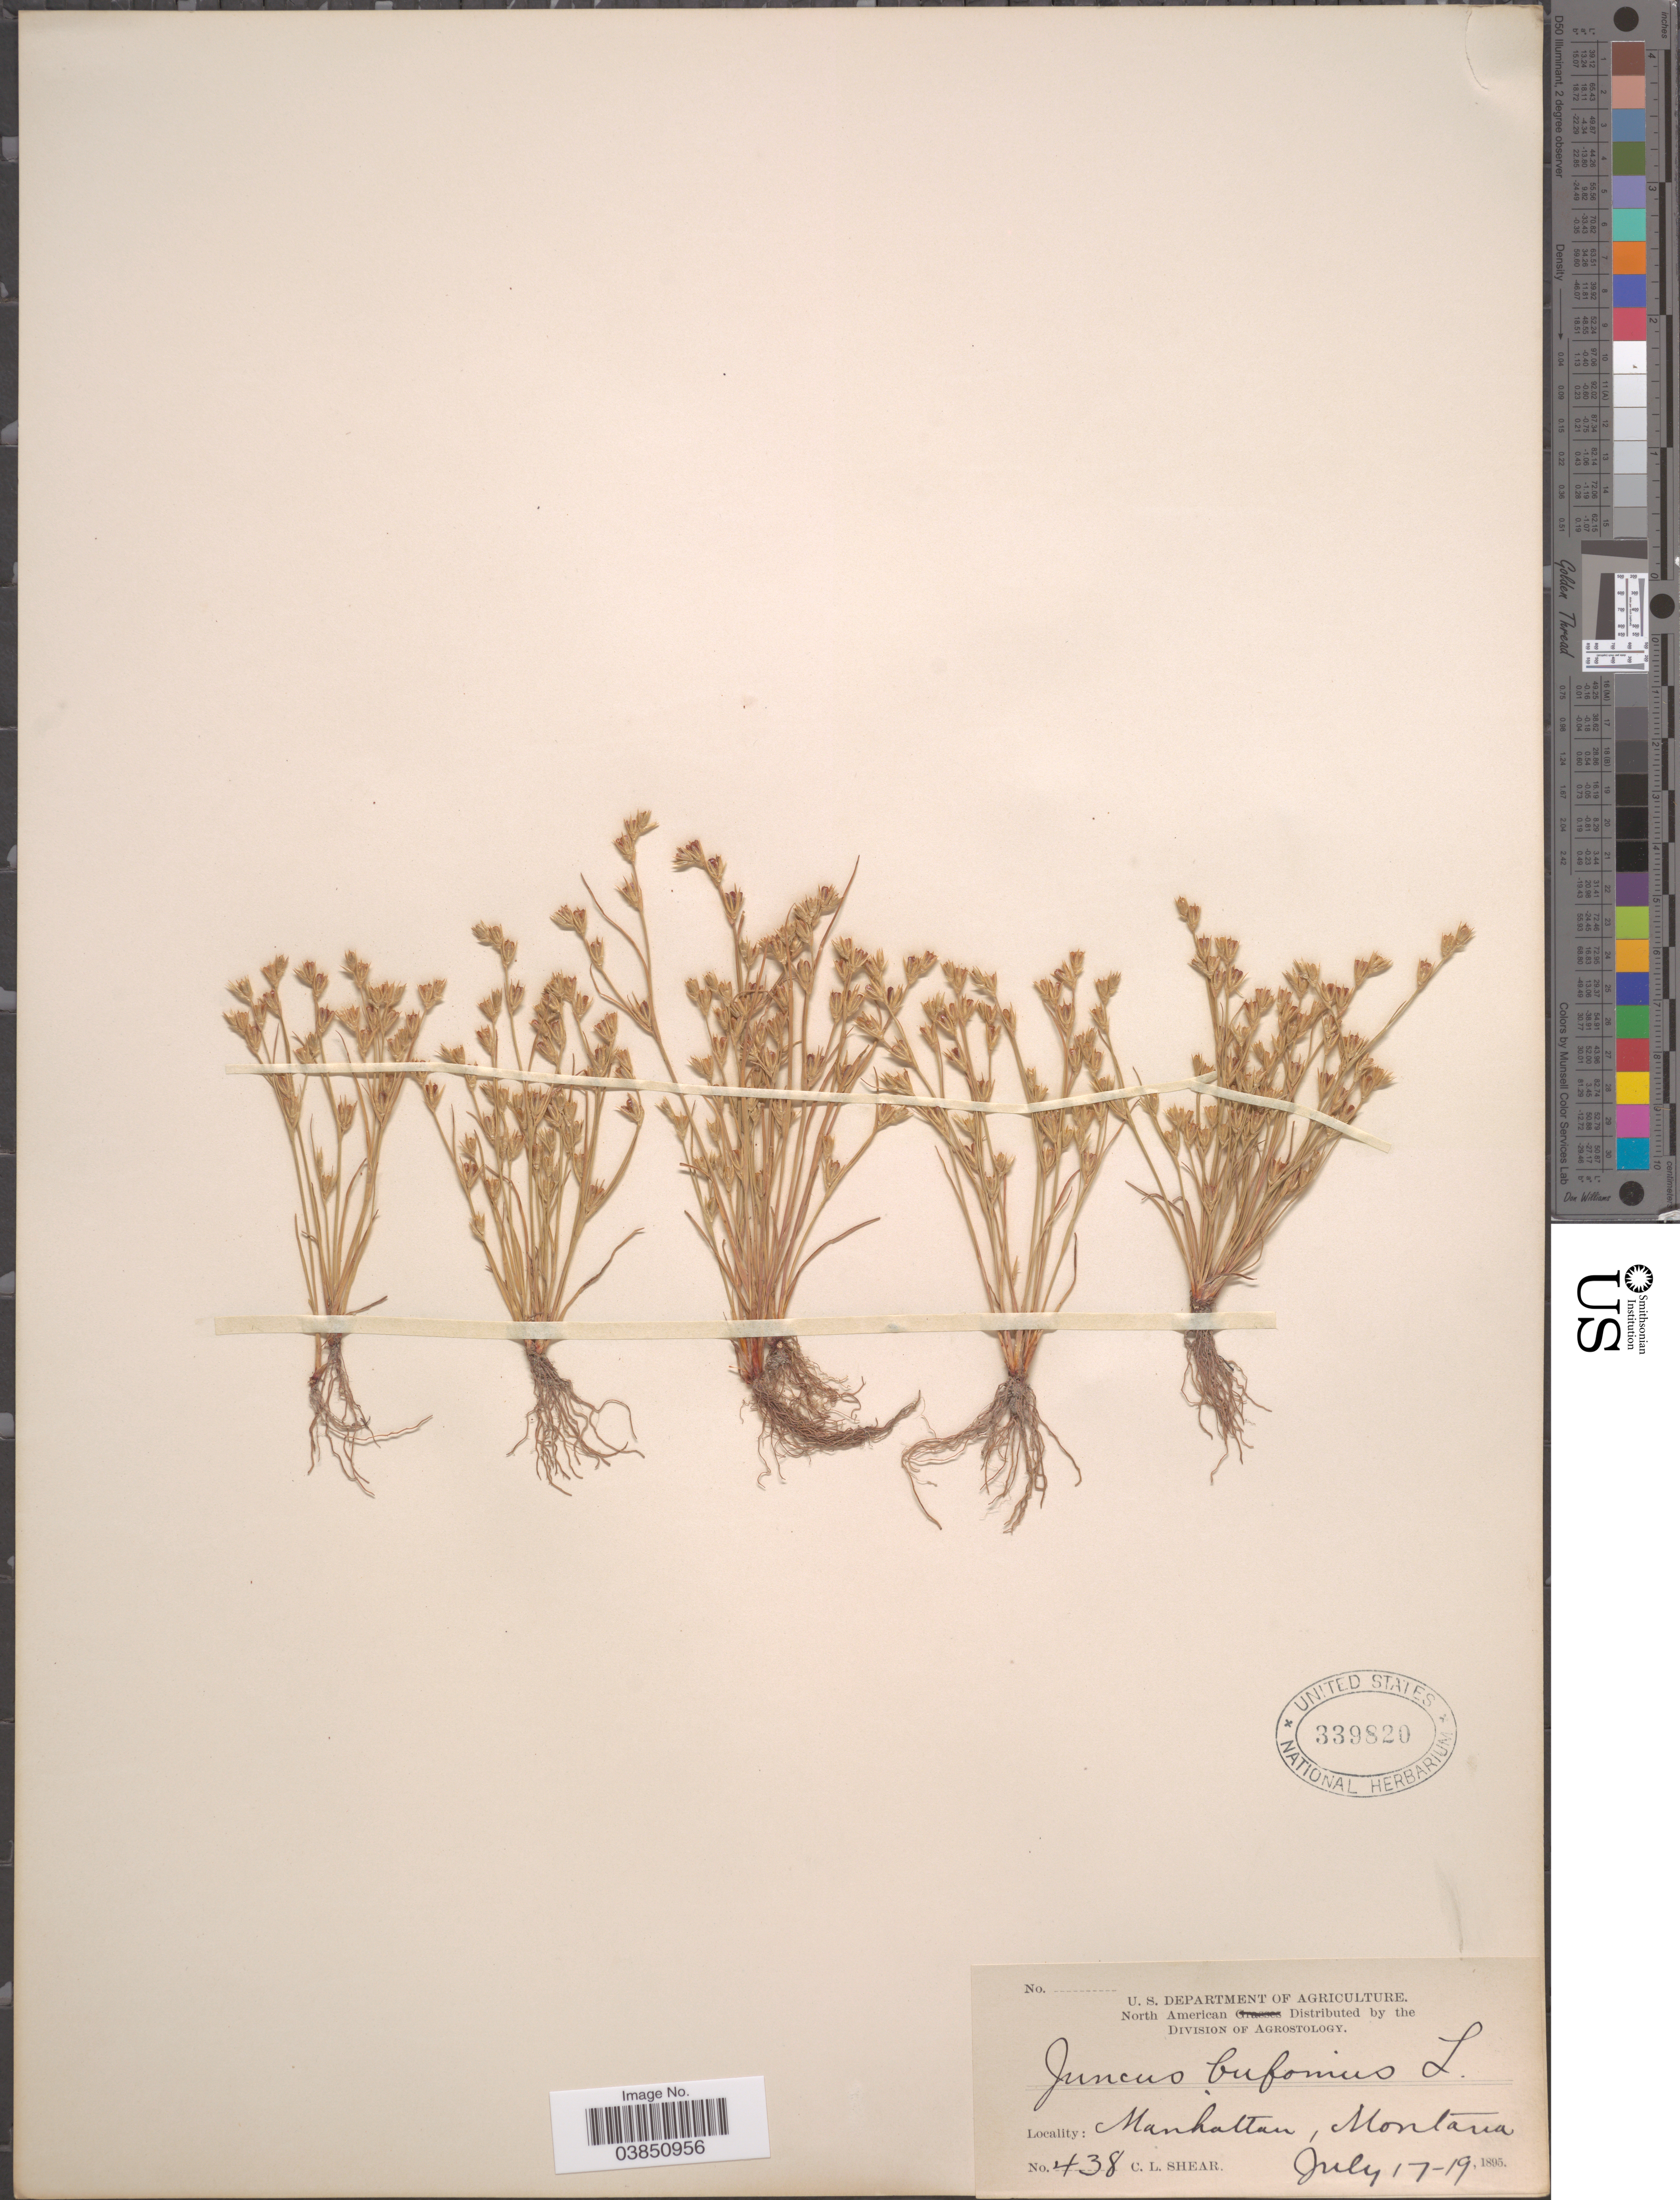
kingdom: Plantae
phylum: Tracheophyta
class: Liliopsida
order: Poales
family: Juncaceae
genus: Juncus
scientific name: Juncus bufonius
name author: L.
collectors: C. L. Shear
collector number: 438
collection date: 1895-07-17/1895-07-19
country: United States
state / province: Montana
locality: Manhattan.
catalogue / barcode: US 339820